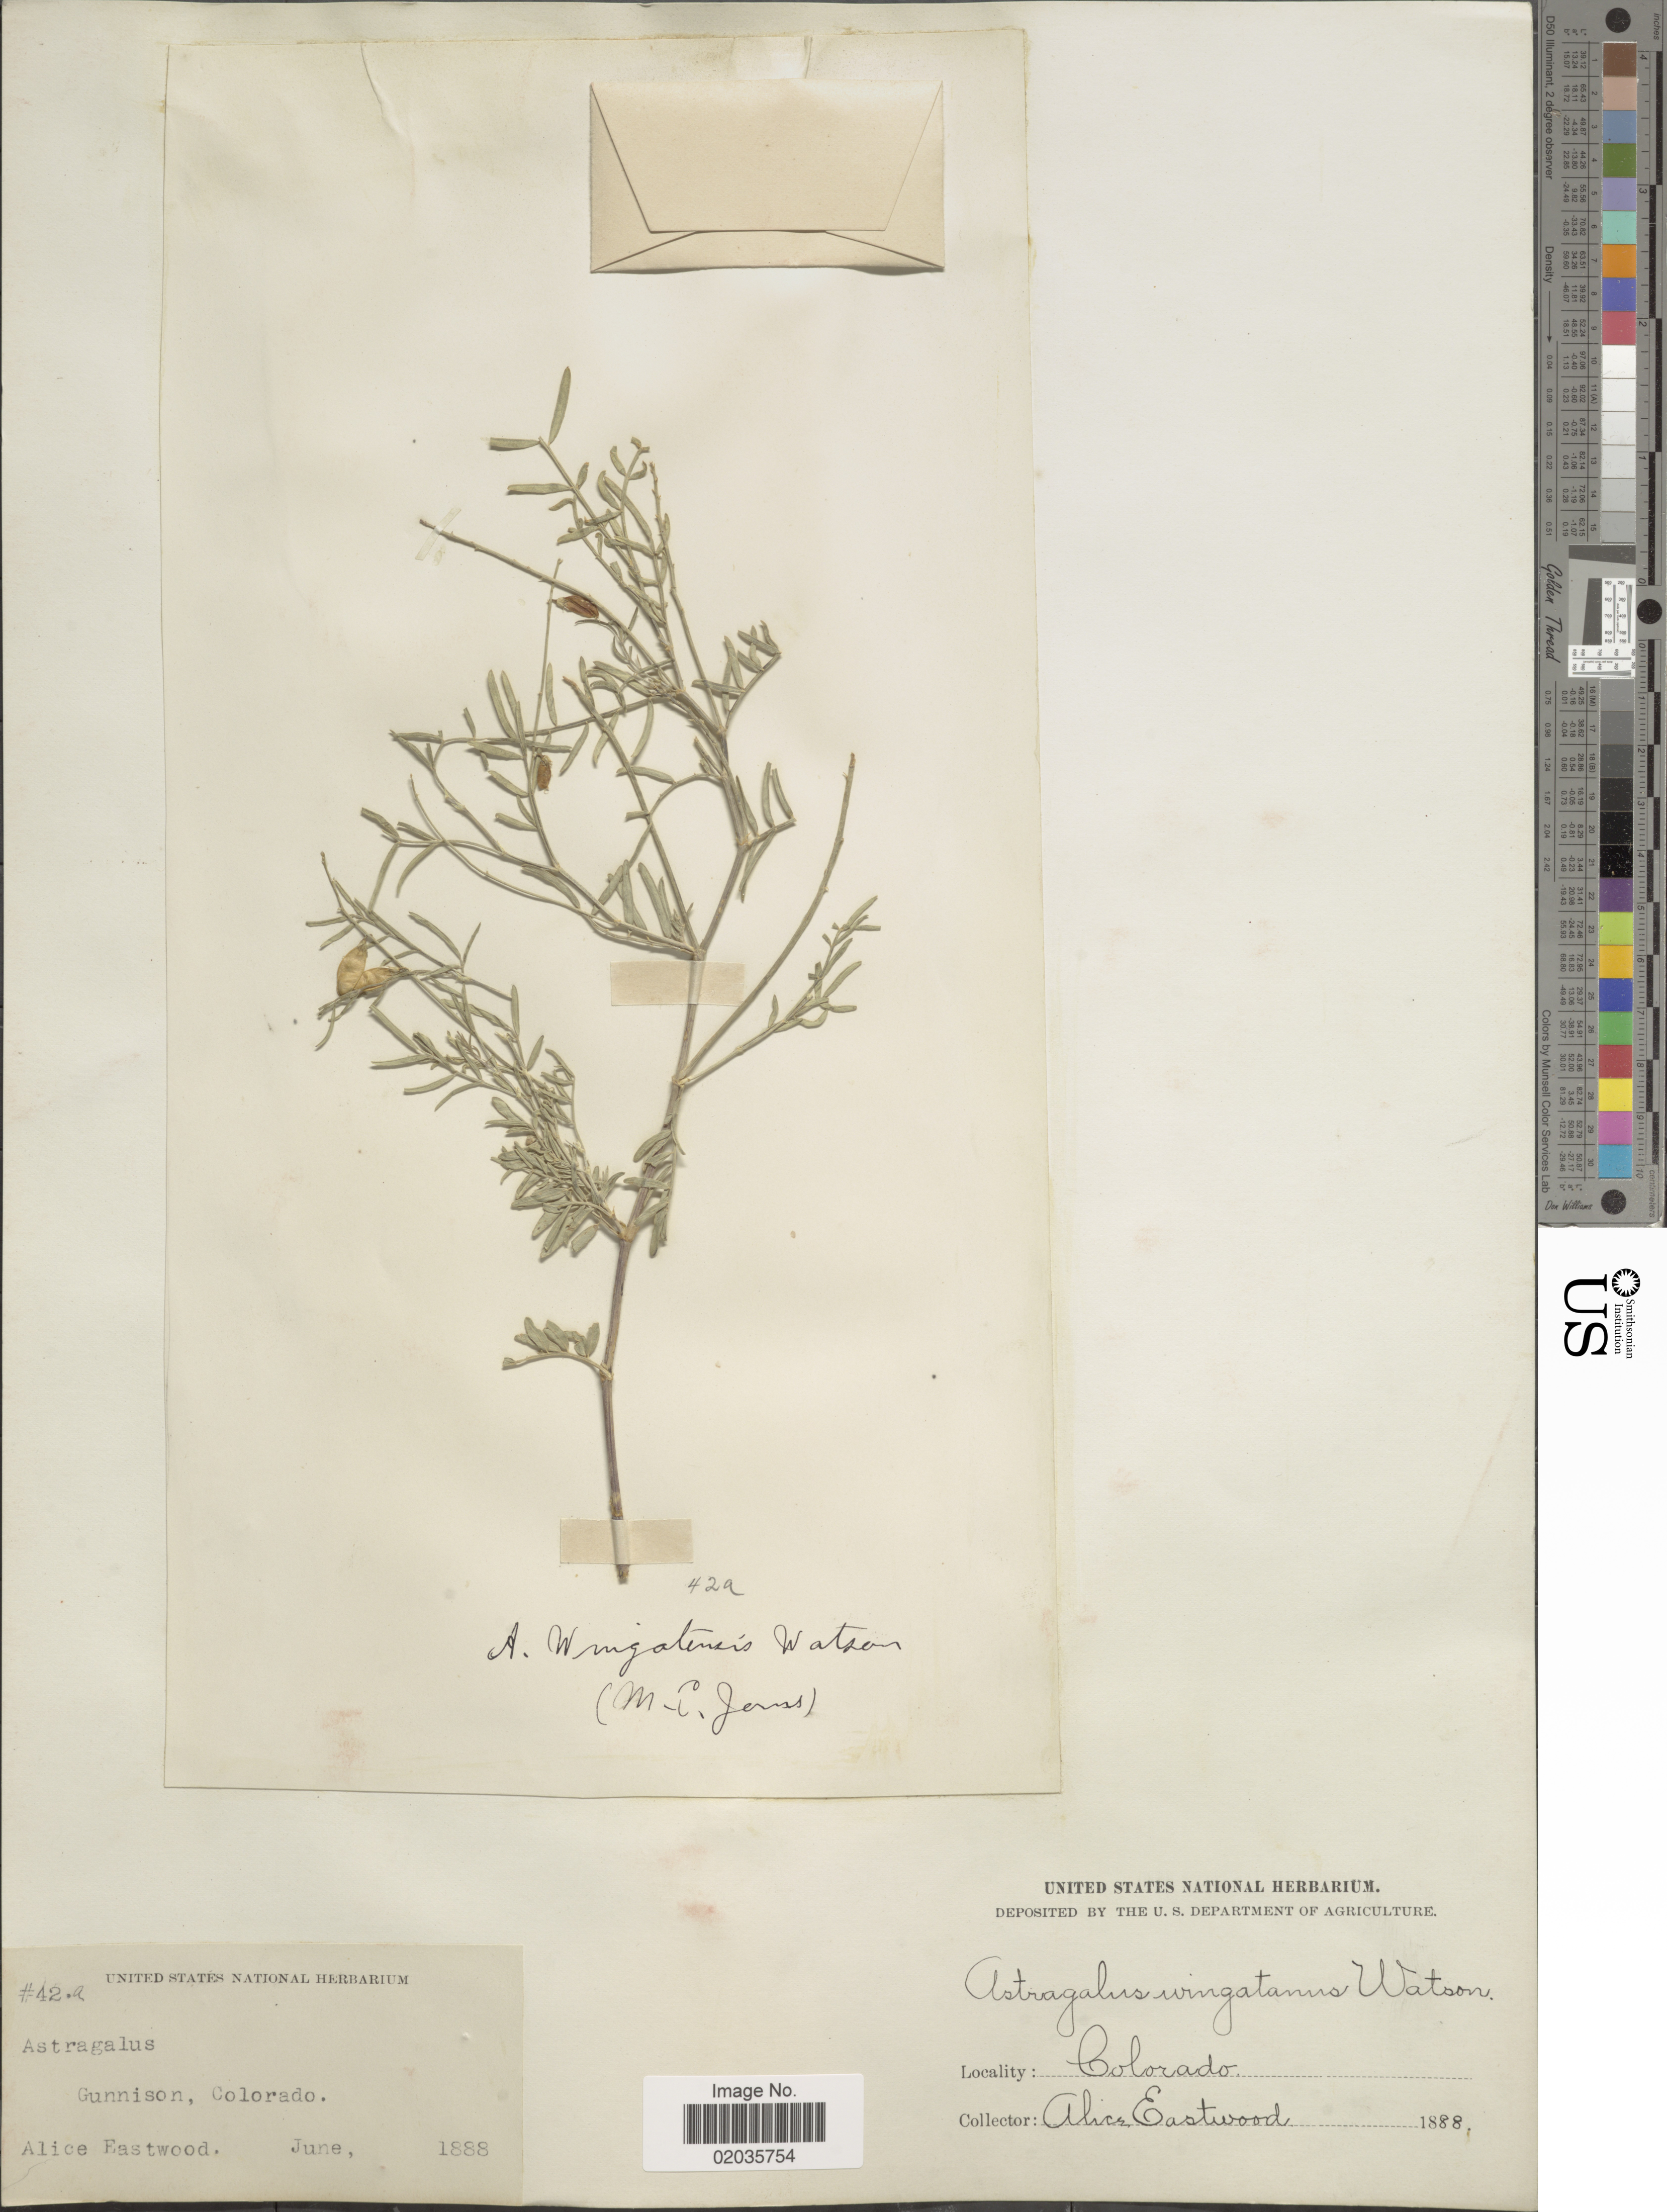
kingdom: Plantae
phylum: Tracheophyta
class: Magnoliopsida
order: Fabales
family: Fabaceae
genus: Astragalus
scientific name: Astragalus wingatanus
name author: S. Watson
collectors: A. Eastwood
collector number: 42a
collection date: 1888-06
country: United States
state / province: Colorado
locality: Gunnison